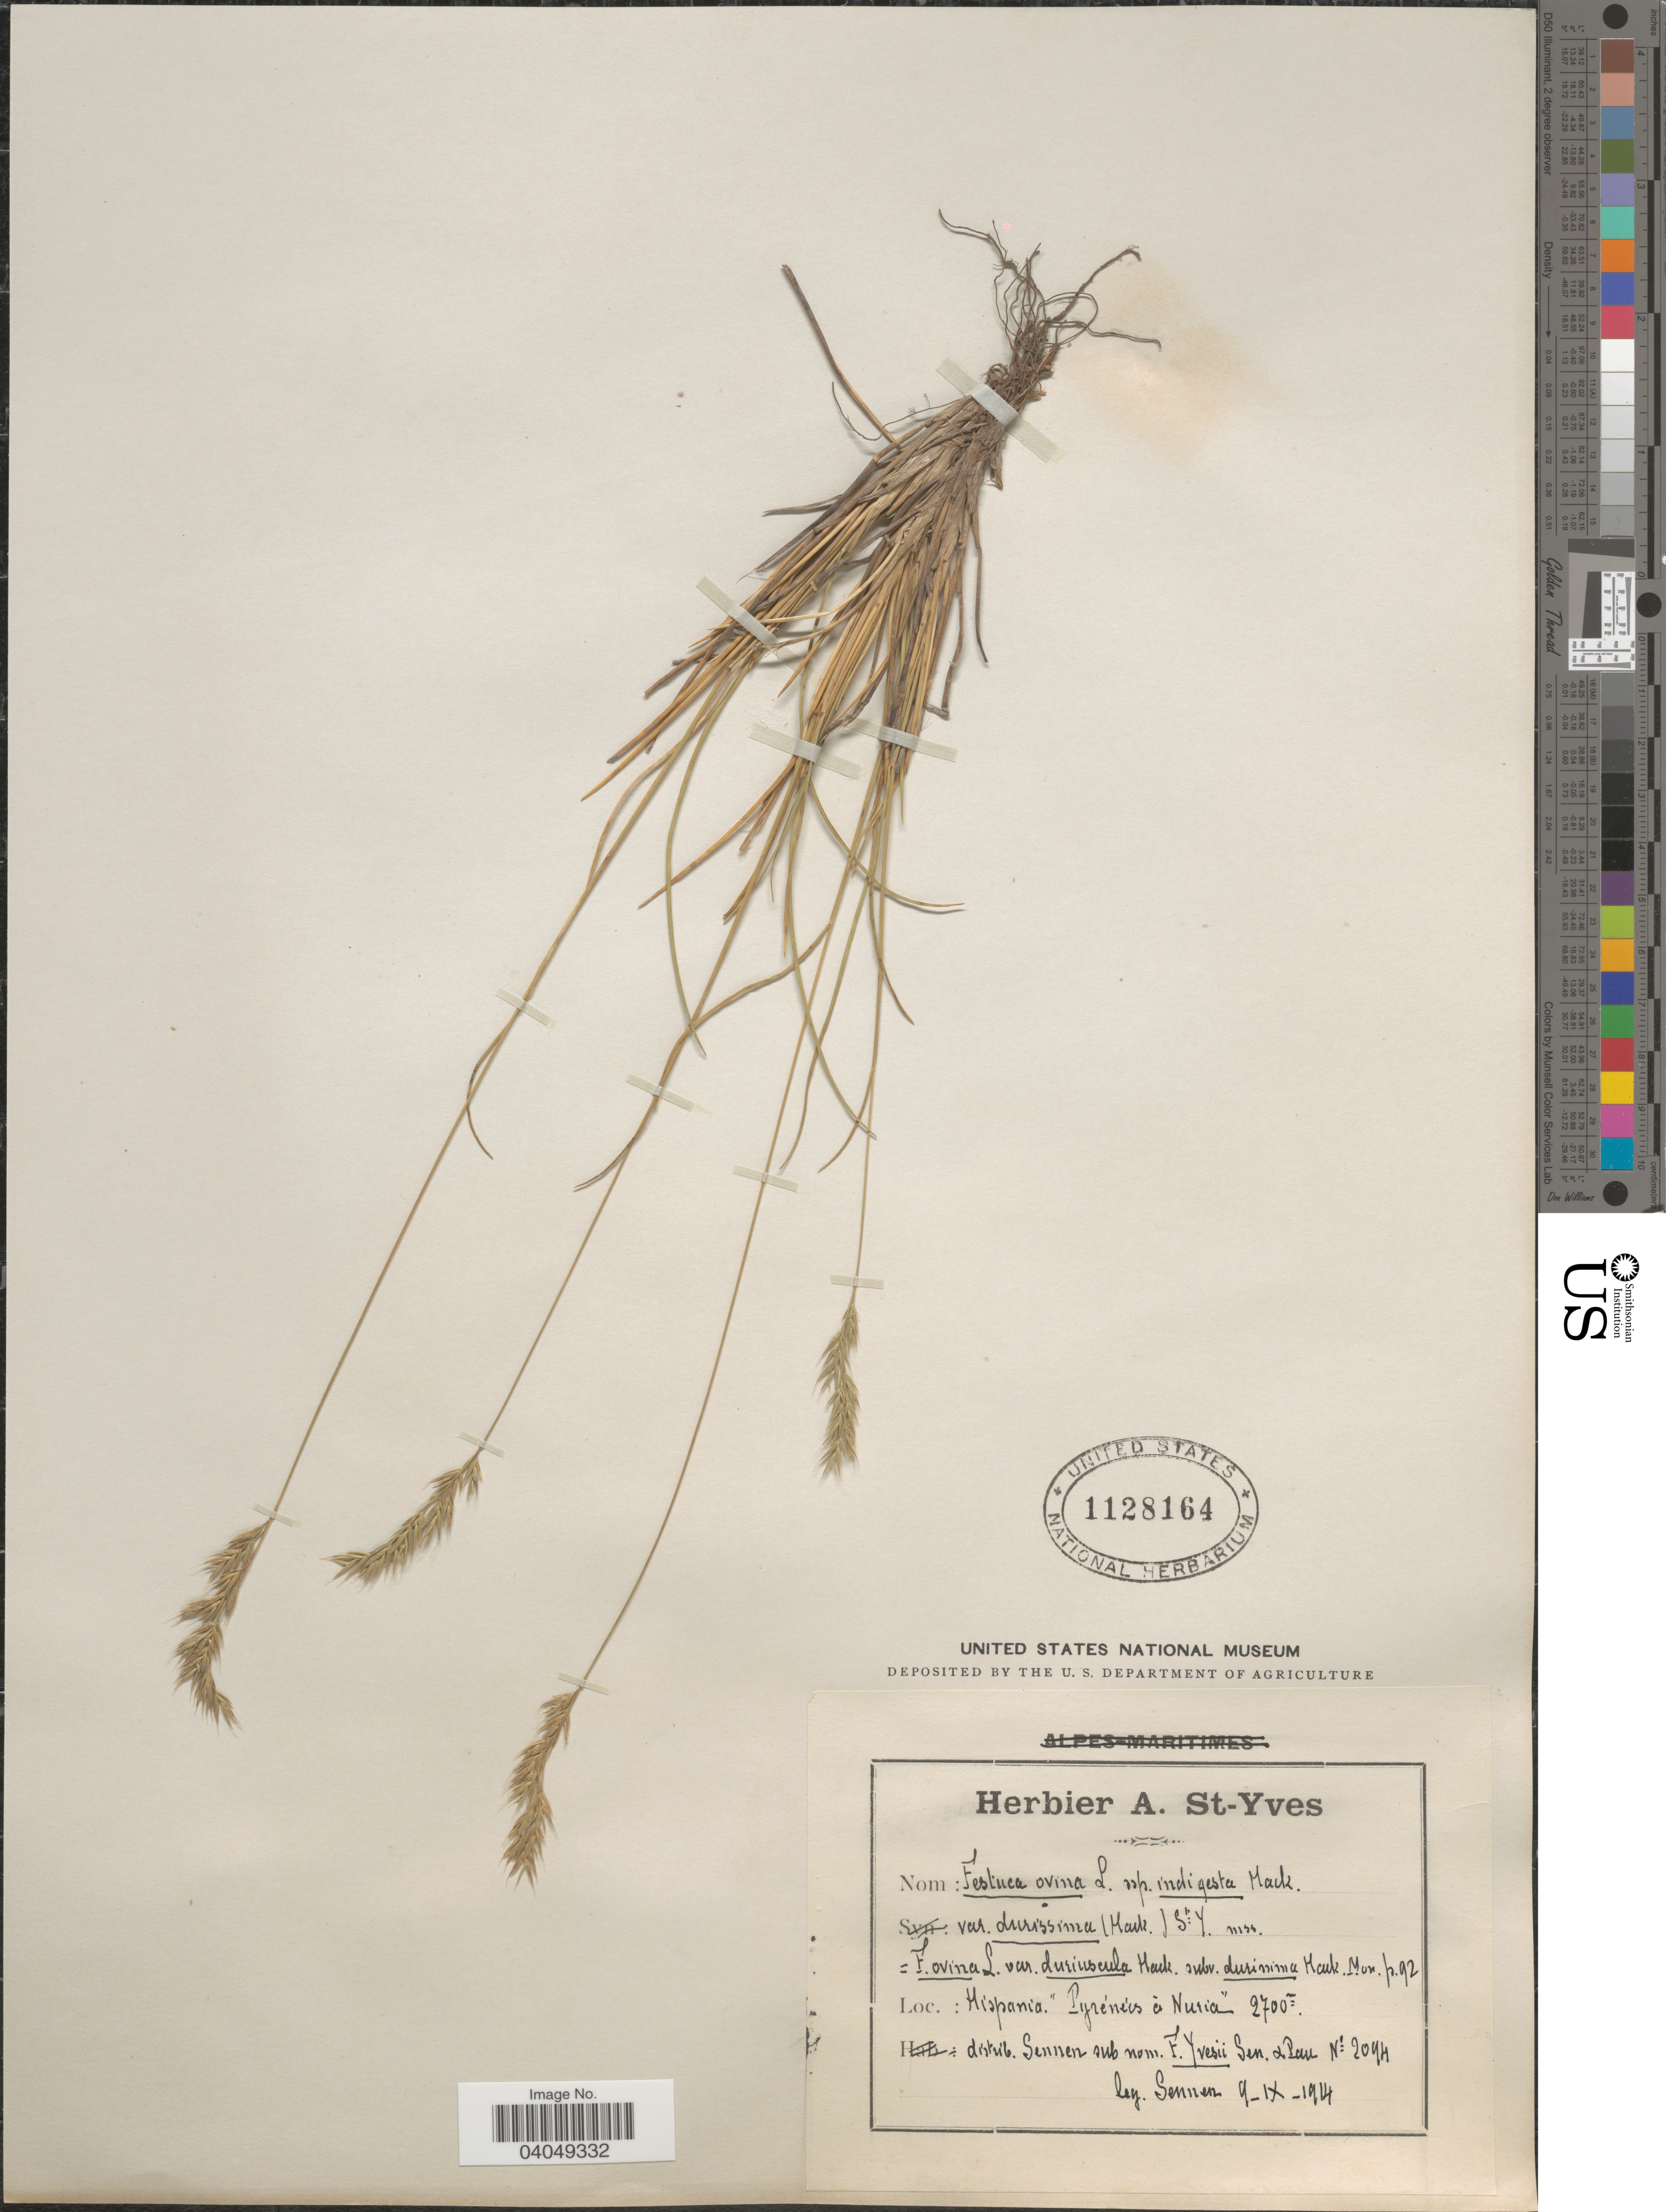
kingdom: Plantae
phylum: Tracheophyta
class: Liliopsida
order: Poales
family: Poaceae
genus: Festuca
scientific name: Festuca indigesta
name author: Boiss.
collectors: E. Sennen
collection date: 1914-09-09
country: Spain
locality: Hispania. "Pyrénées à Nuria".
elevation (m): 2700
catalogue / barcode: US 1128164